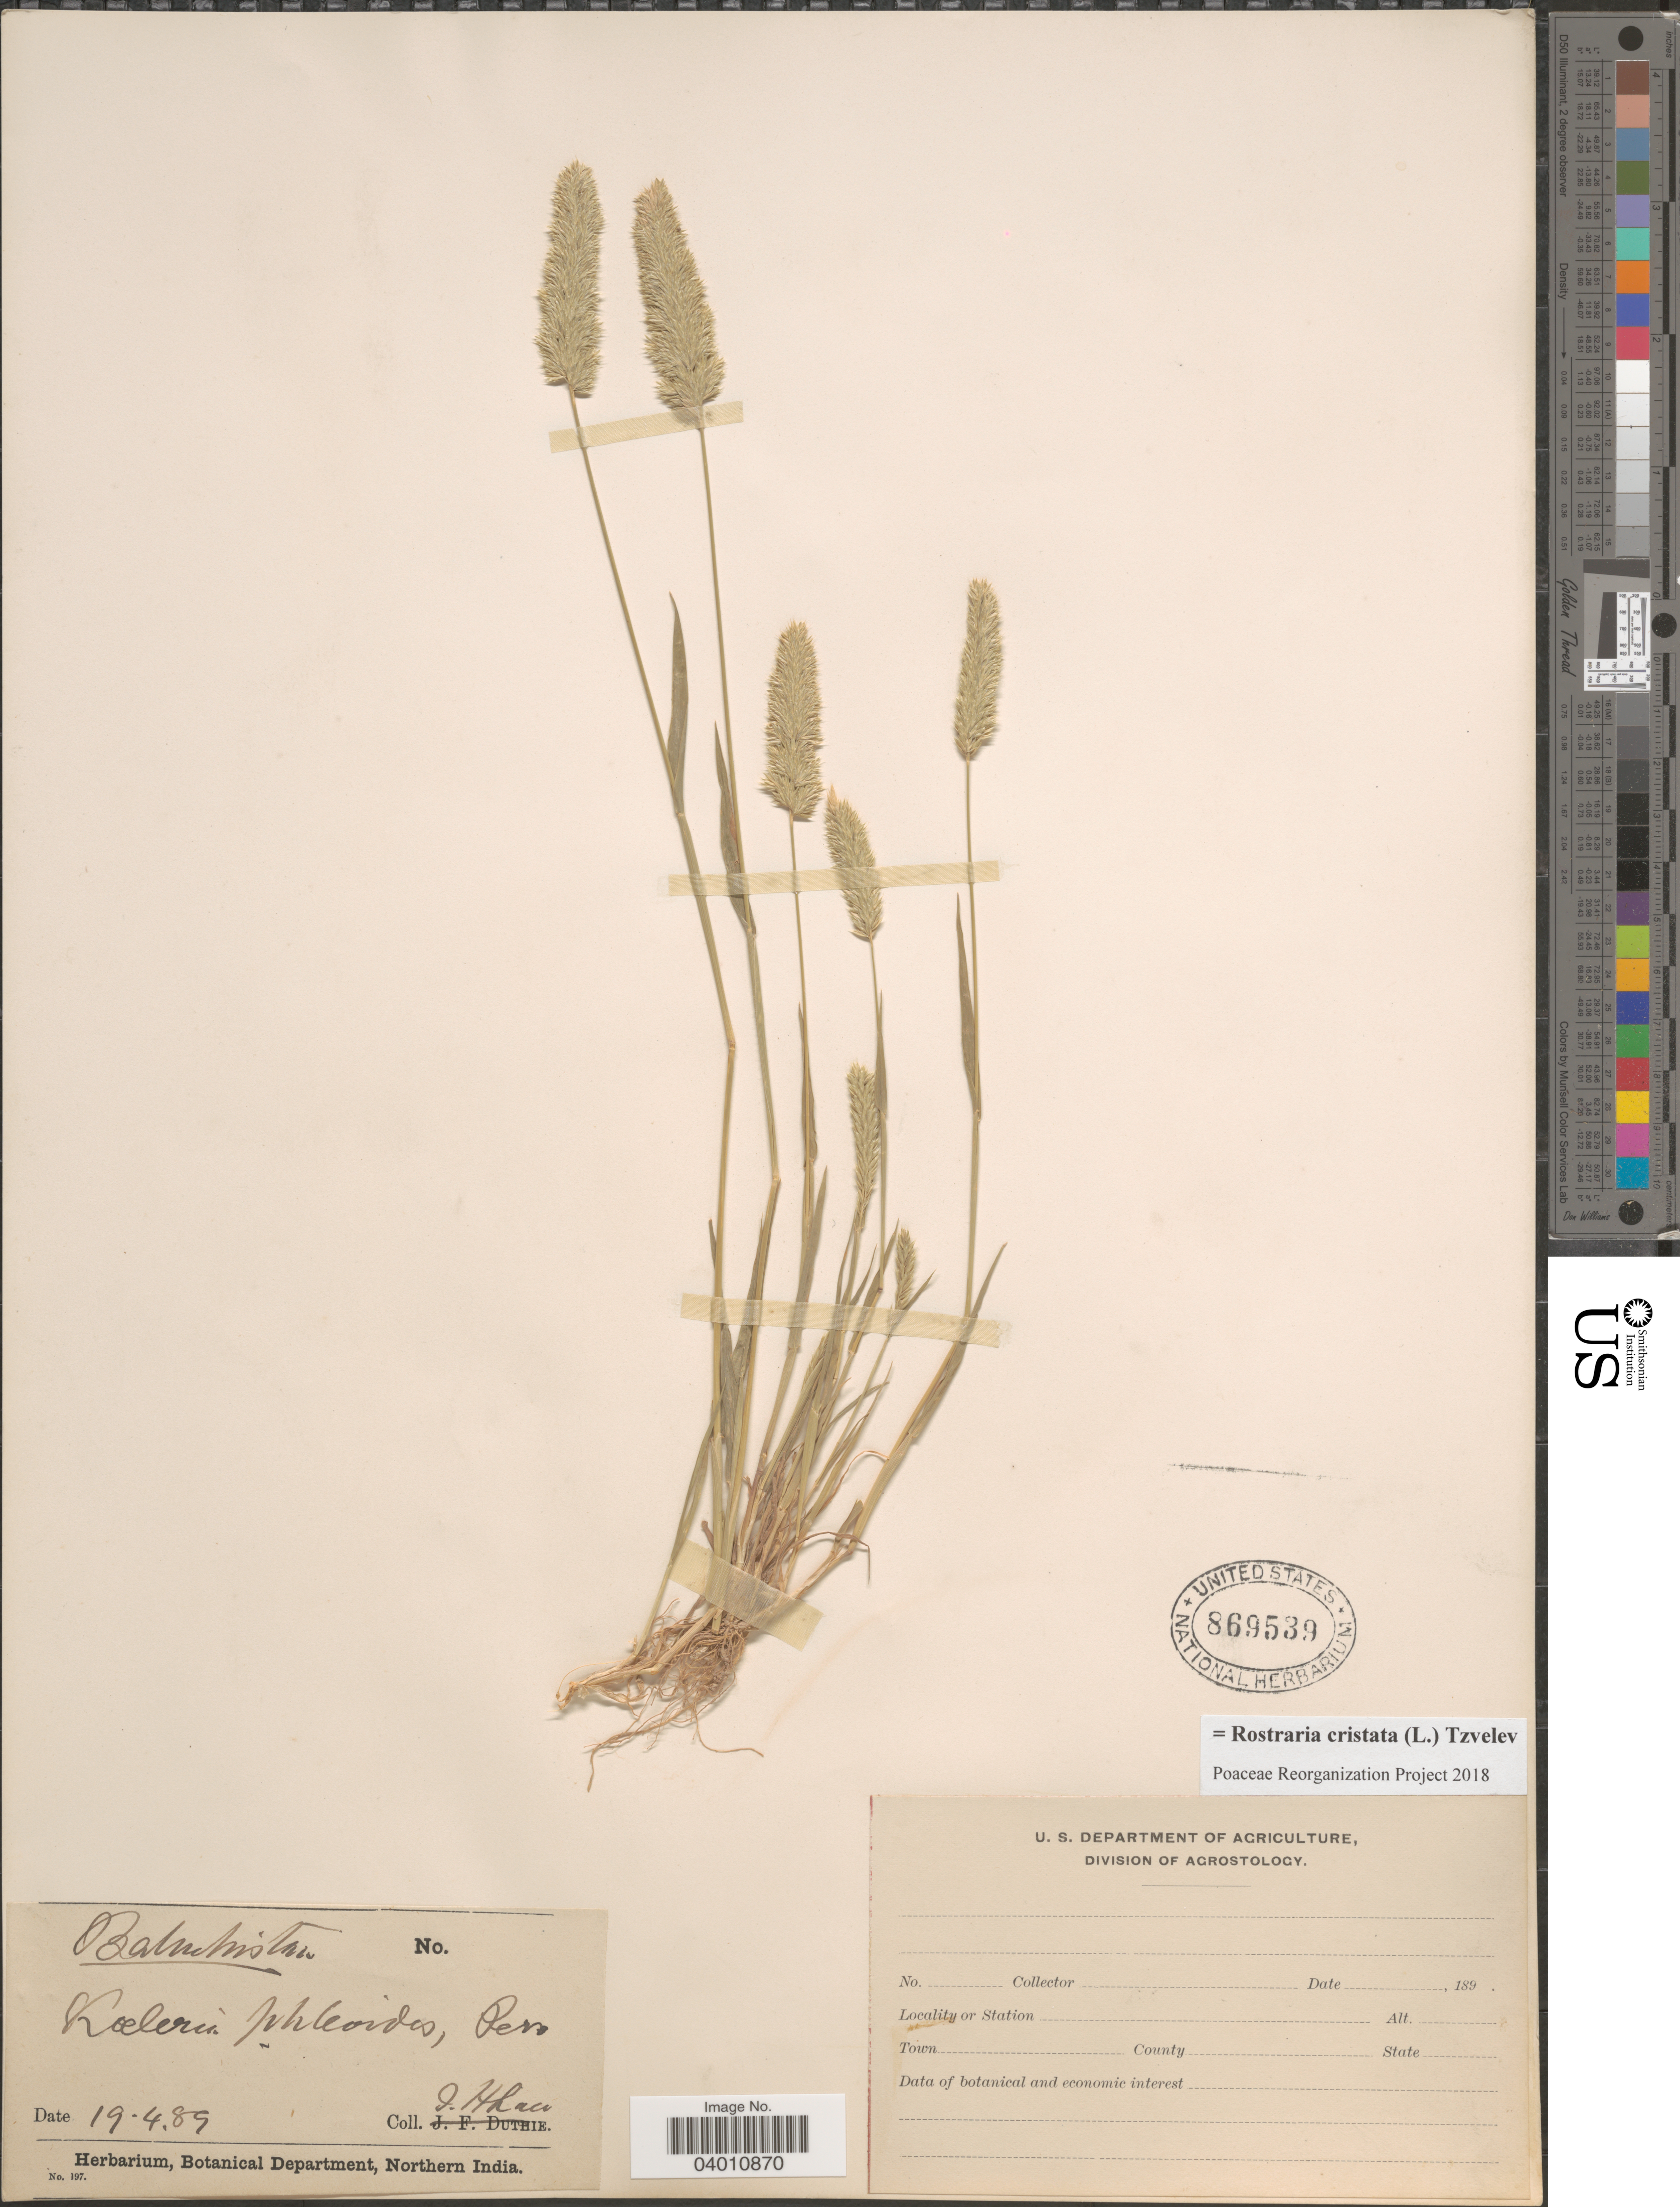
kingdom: Plantae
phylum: Tracheophyta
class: Liliopsida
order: Poales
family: Poaceae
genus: Rostraria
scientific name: Rostraria cristata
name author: (L.) Tzvelev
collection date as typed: Transcribed d/m/y: 19/4/89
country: Pakistan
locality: Baluchistan.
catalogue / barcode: US 869539